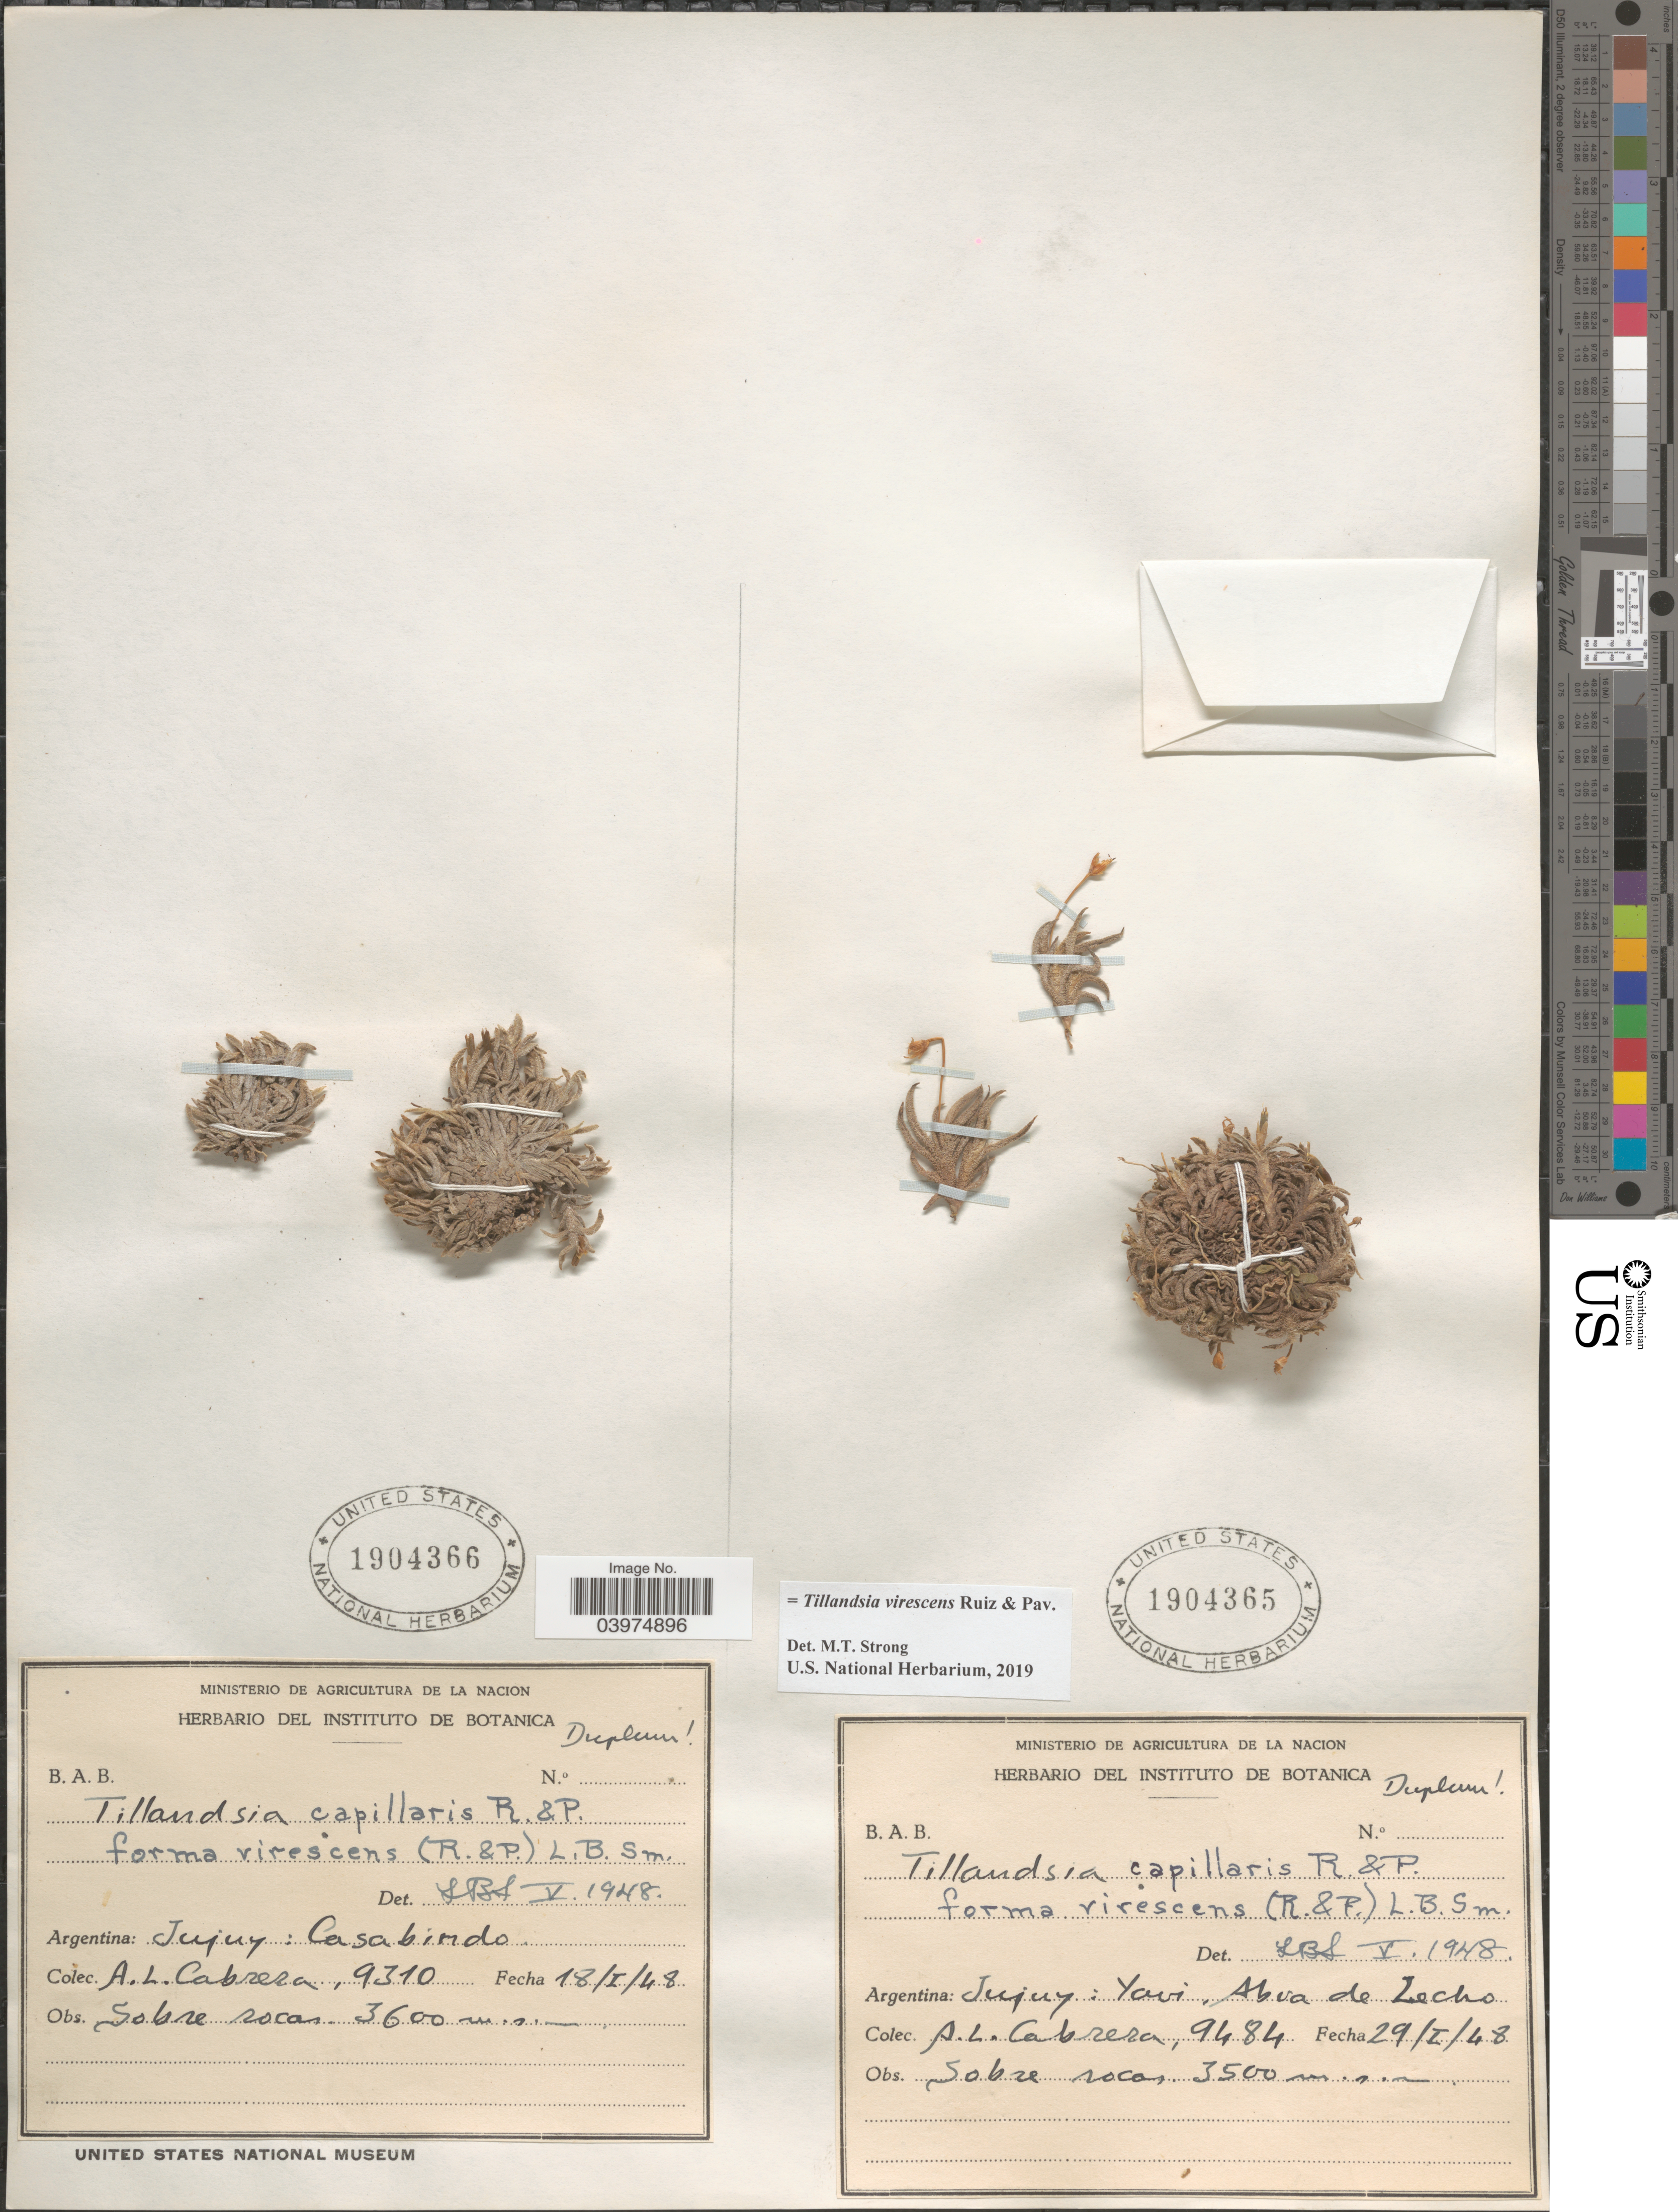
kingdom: Plantae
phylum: Tracheophyta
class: Liliopsida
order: Poales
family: Bromeliaceae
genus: Tillandsia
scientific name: Tillandsia virescens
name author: Ruiz & Pav.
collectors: A. L. Cabrera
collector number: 9484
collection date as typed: Transcribed d/m/y: 29/1/48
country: Argentina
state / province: Jujuy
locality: Yavi, Abra de Lecho.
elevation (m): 3500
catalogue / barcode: US 1904365-2